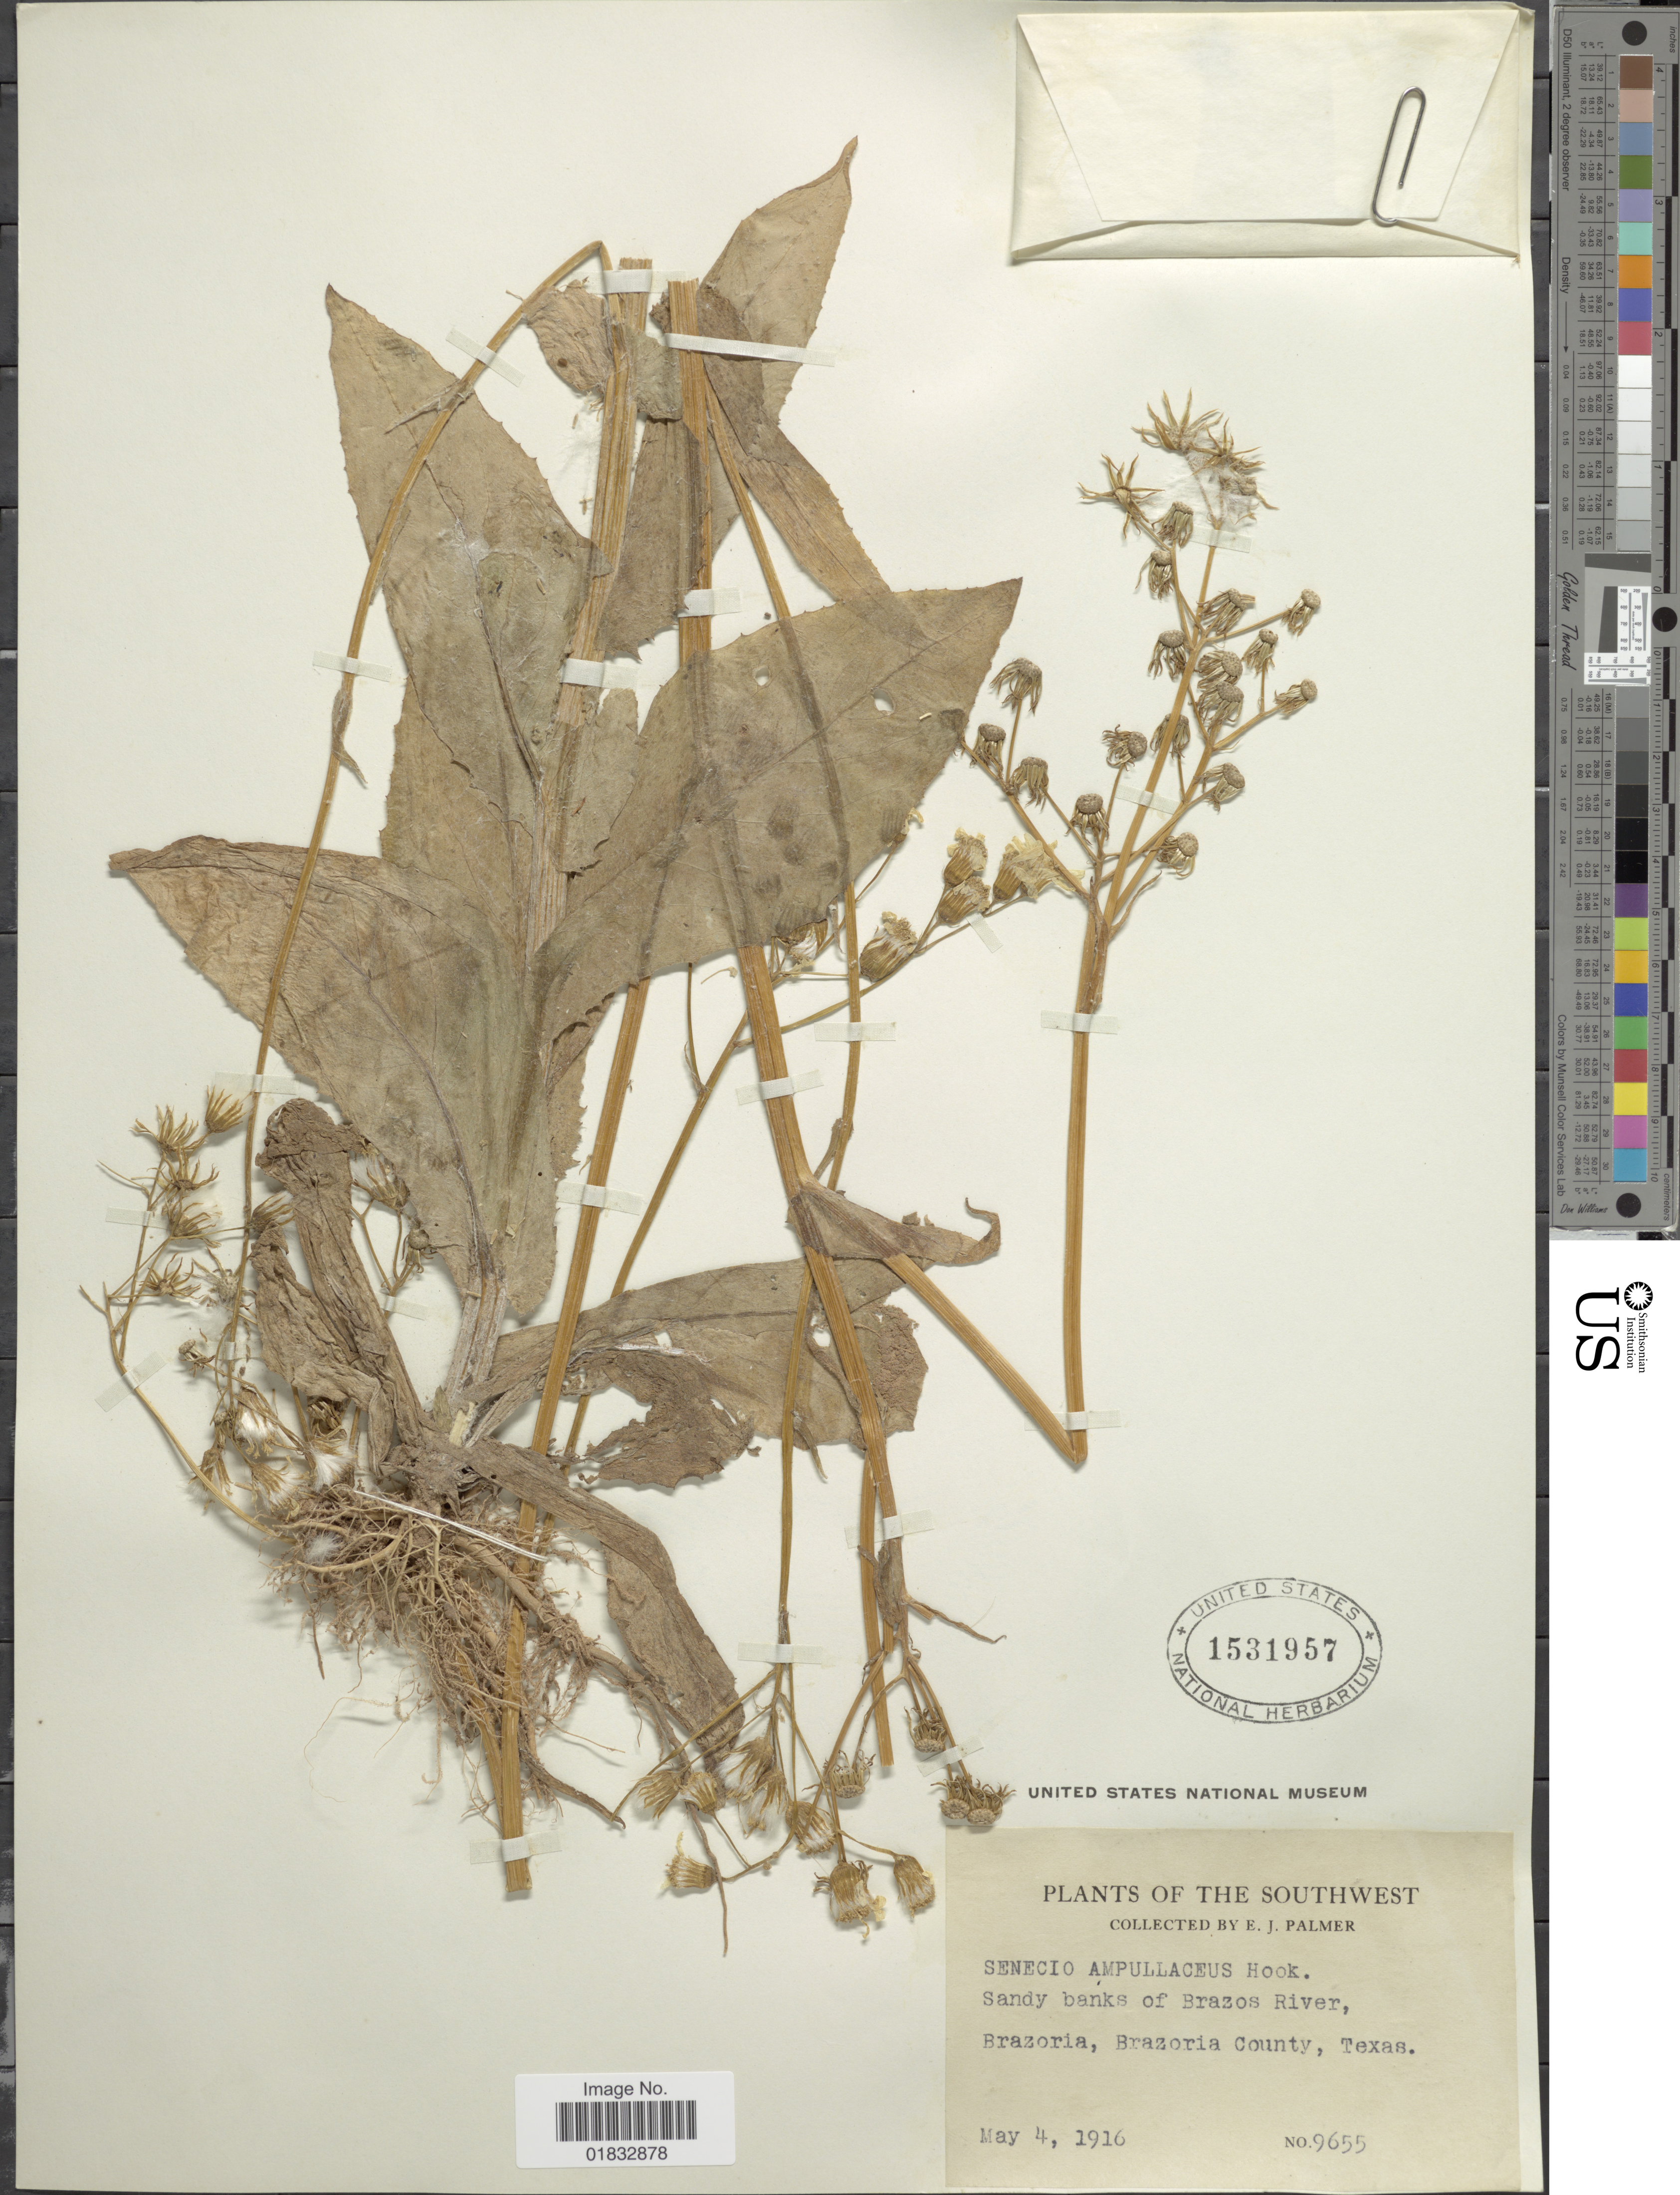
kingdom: Plantae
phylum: Tracheophyta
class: Magnoliopsida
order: Asterales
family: Asteraceae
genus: Senecio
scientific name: Senecio ampullaceus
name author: Hook.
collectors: E. J. Palmer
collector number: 9655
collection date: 1916-05-04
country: United States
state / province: Texas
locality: The Southwest, Sandy banks of Brazos River, Brazoria, Brazoria County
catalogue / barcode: US 1531957